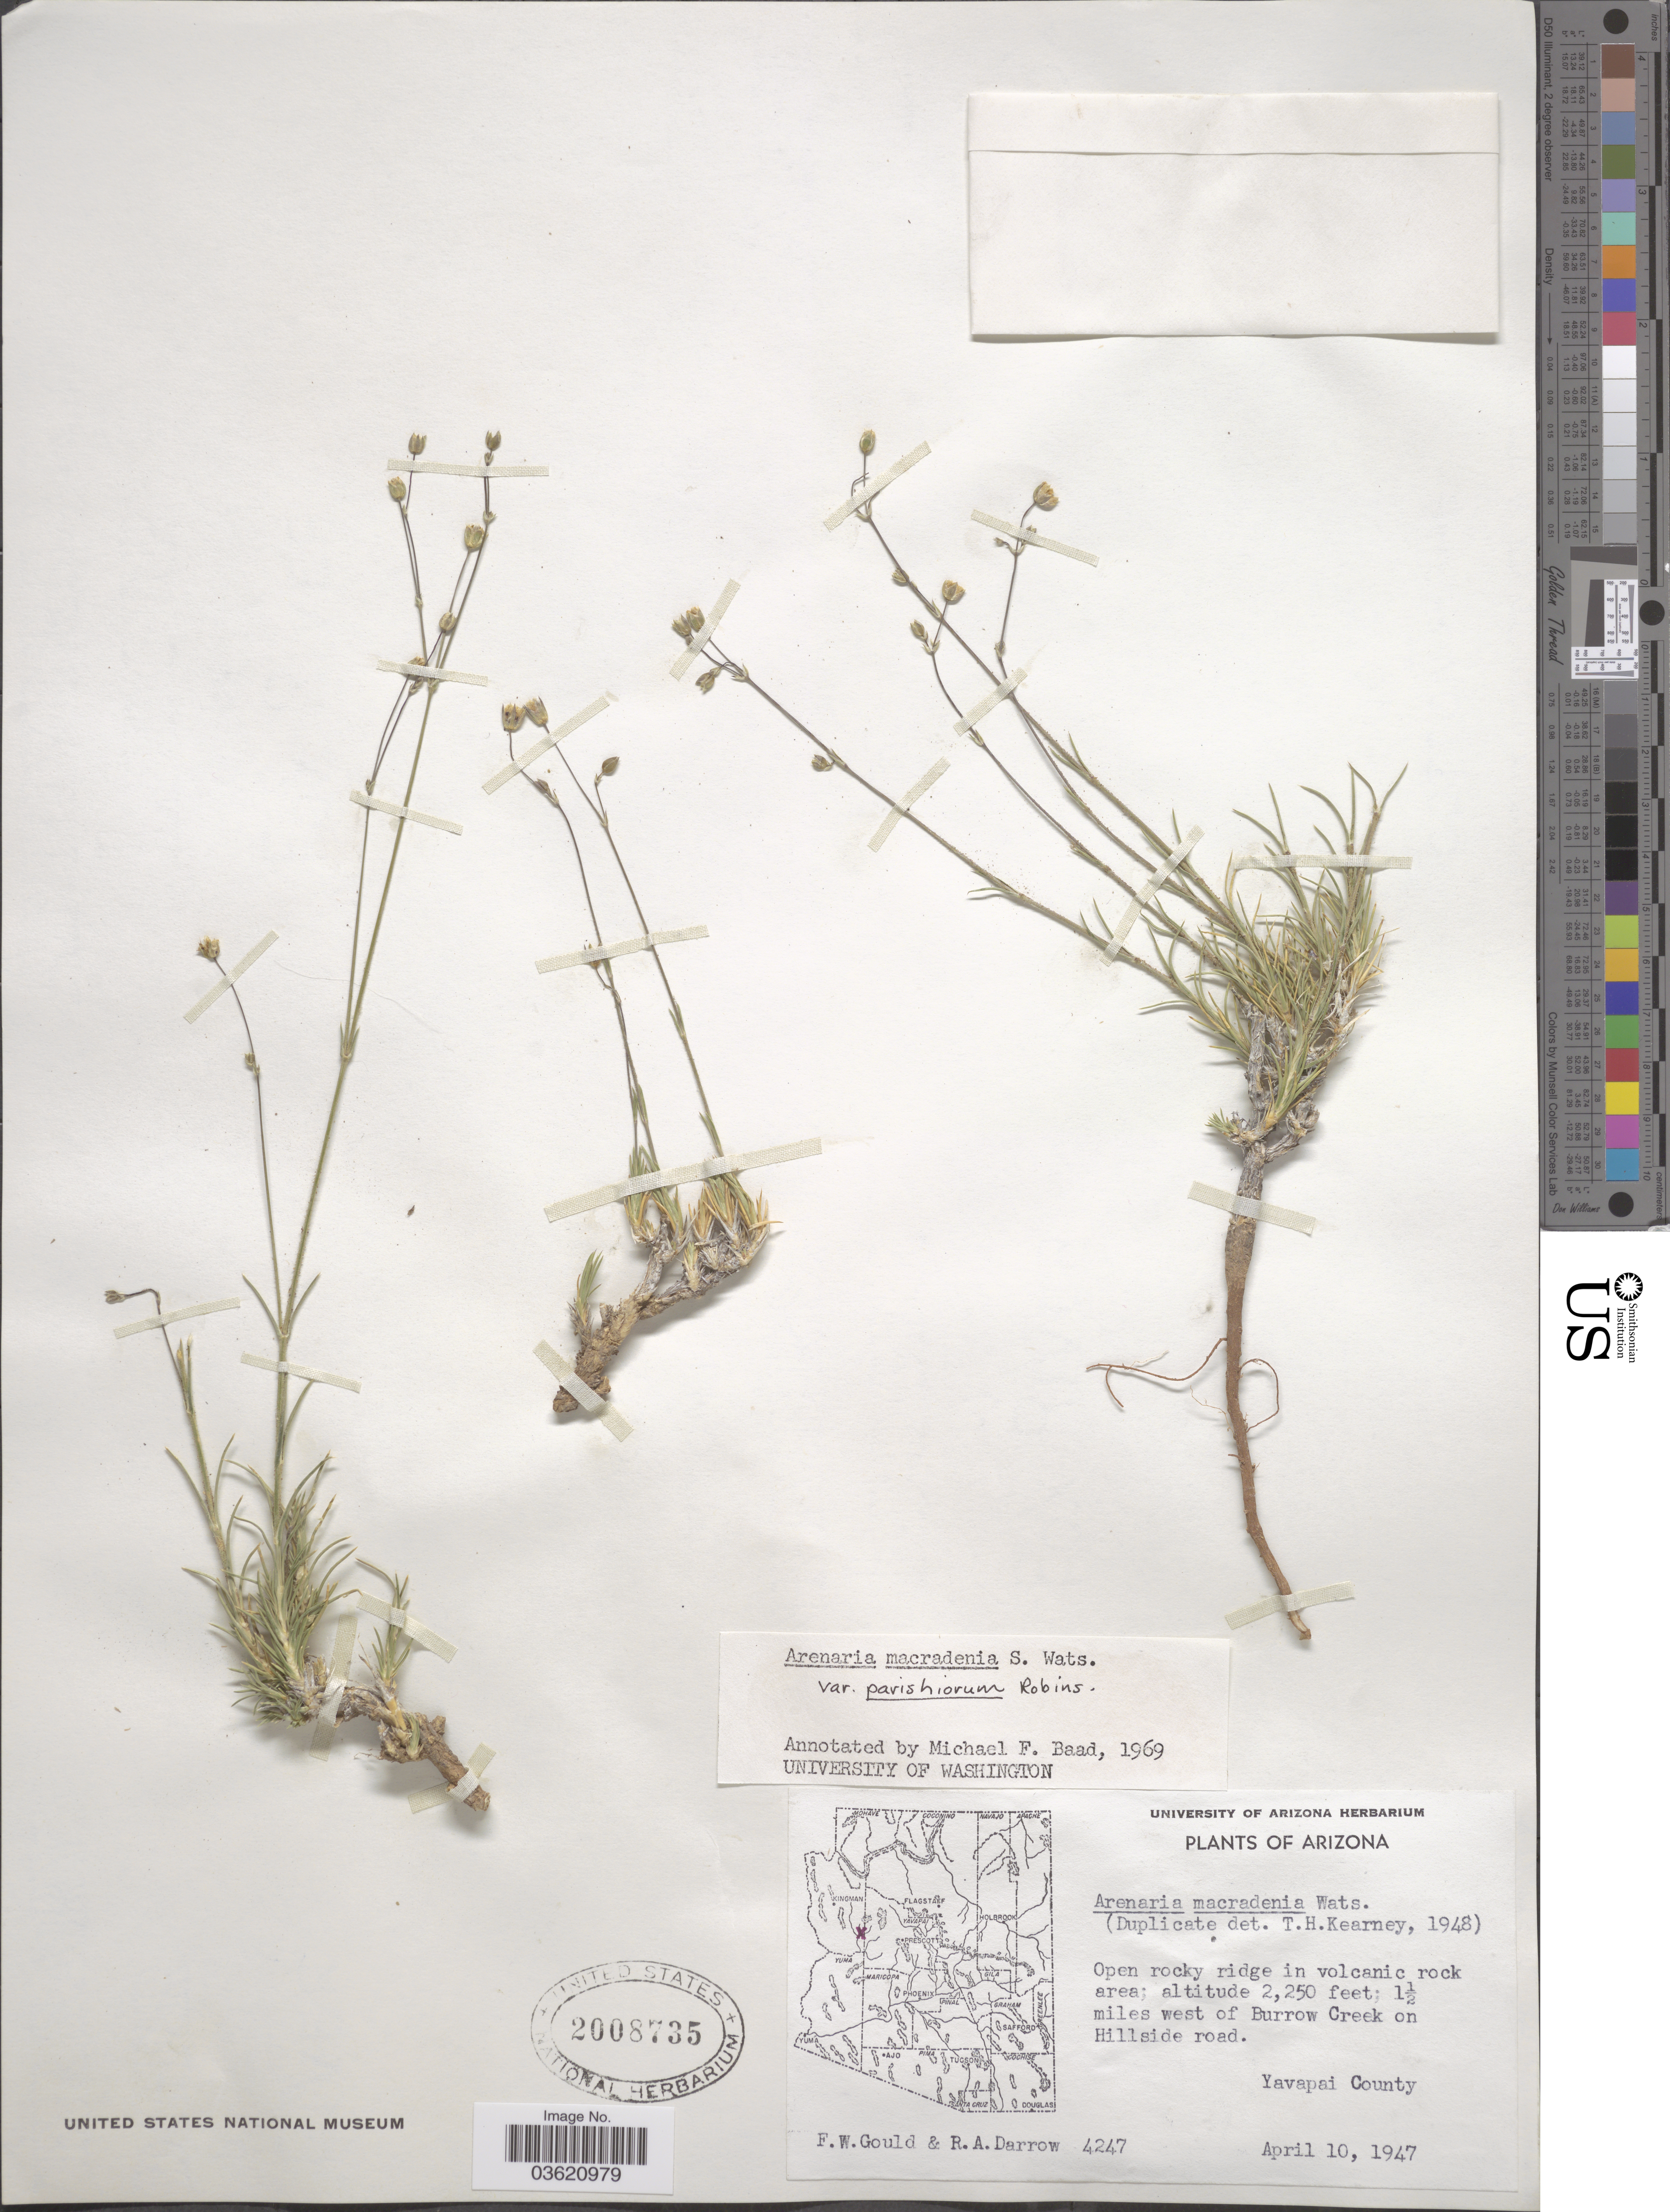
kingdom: Plantae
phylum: Tracheophyta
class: Magnoliopsida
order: Caryophyllales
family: Caryophyllaceae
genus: Eremogone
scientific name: Eremogone macradenia var. macradenia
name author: (S. Watson) Ikonn.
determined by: U.S. National Herbarium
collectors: F. W. Gould & R. A. Darrow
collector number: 4247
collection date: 1947-04-10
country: United States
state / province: Arizona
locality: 1½ miles west of Burrow Creek on Hillside road. Yavapai County.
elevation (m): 686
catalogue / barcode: US 2008735